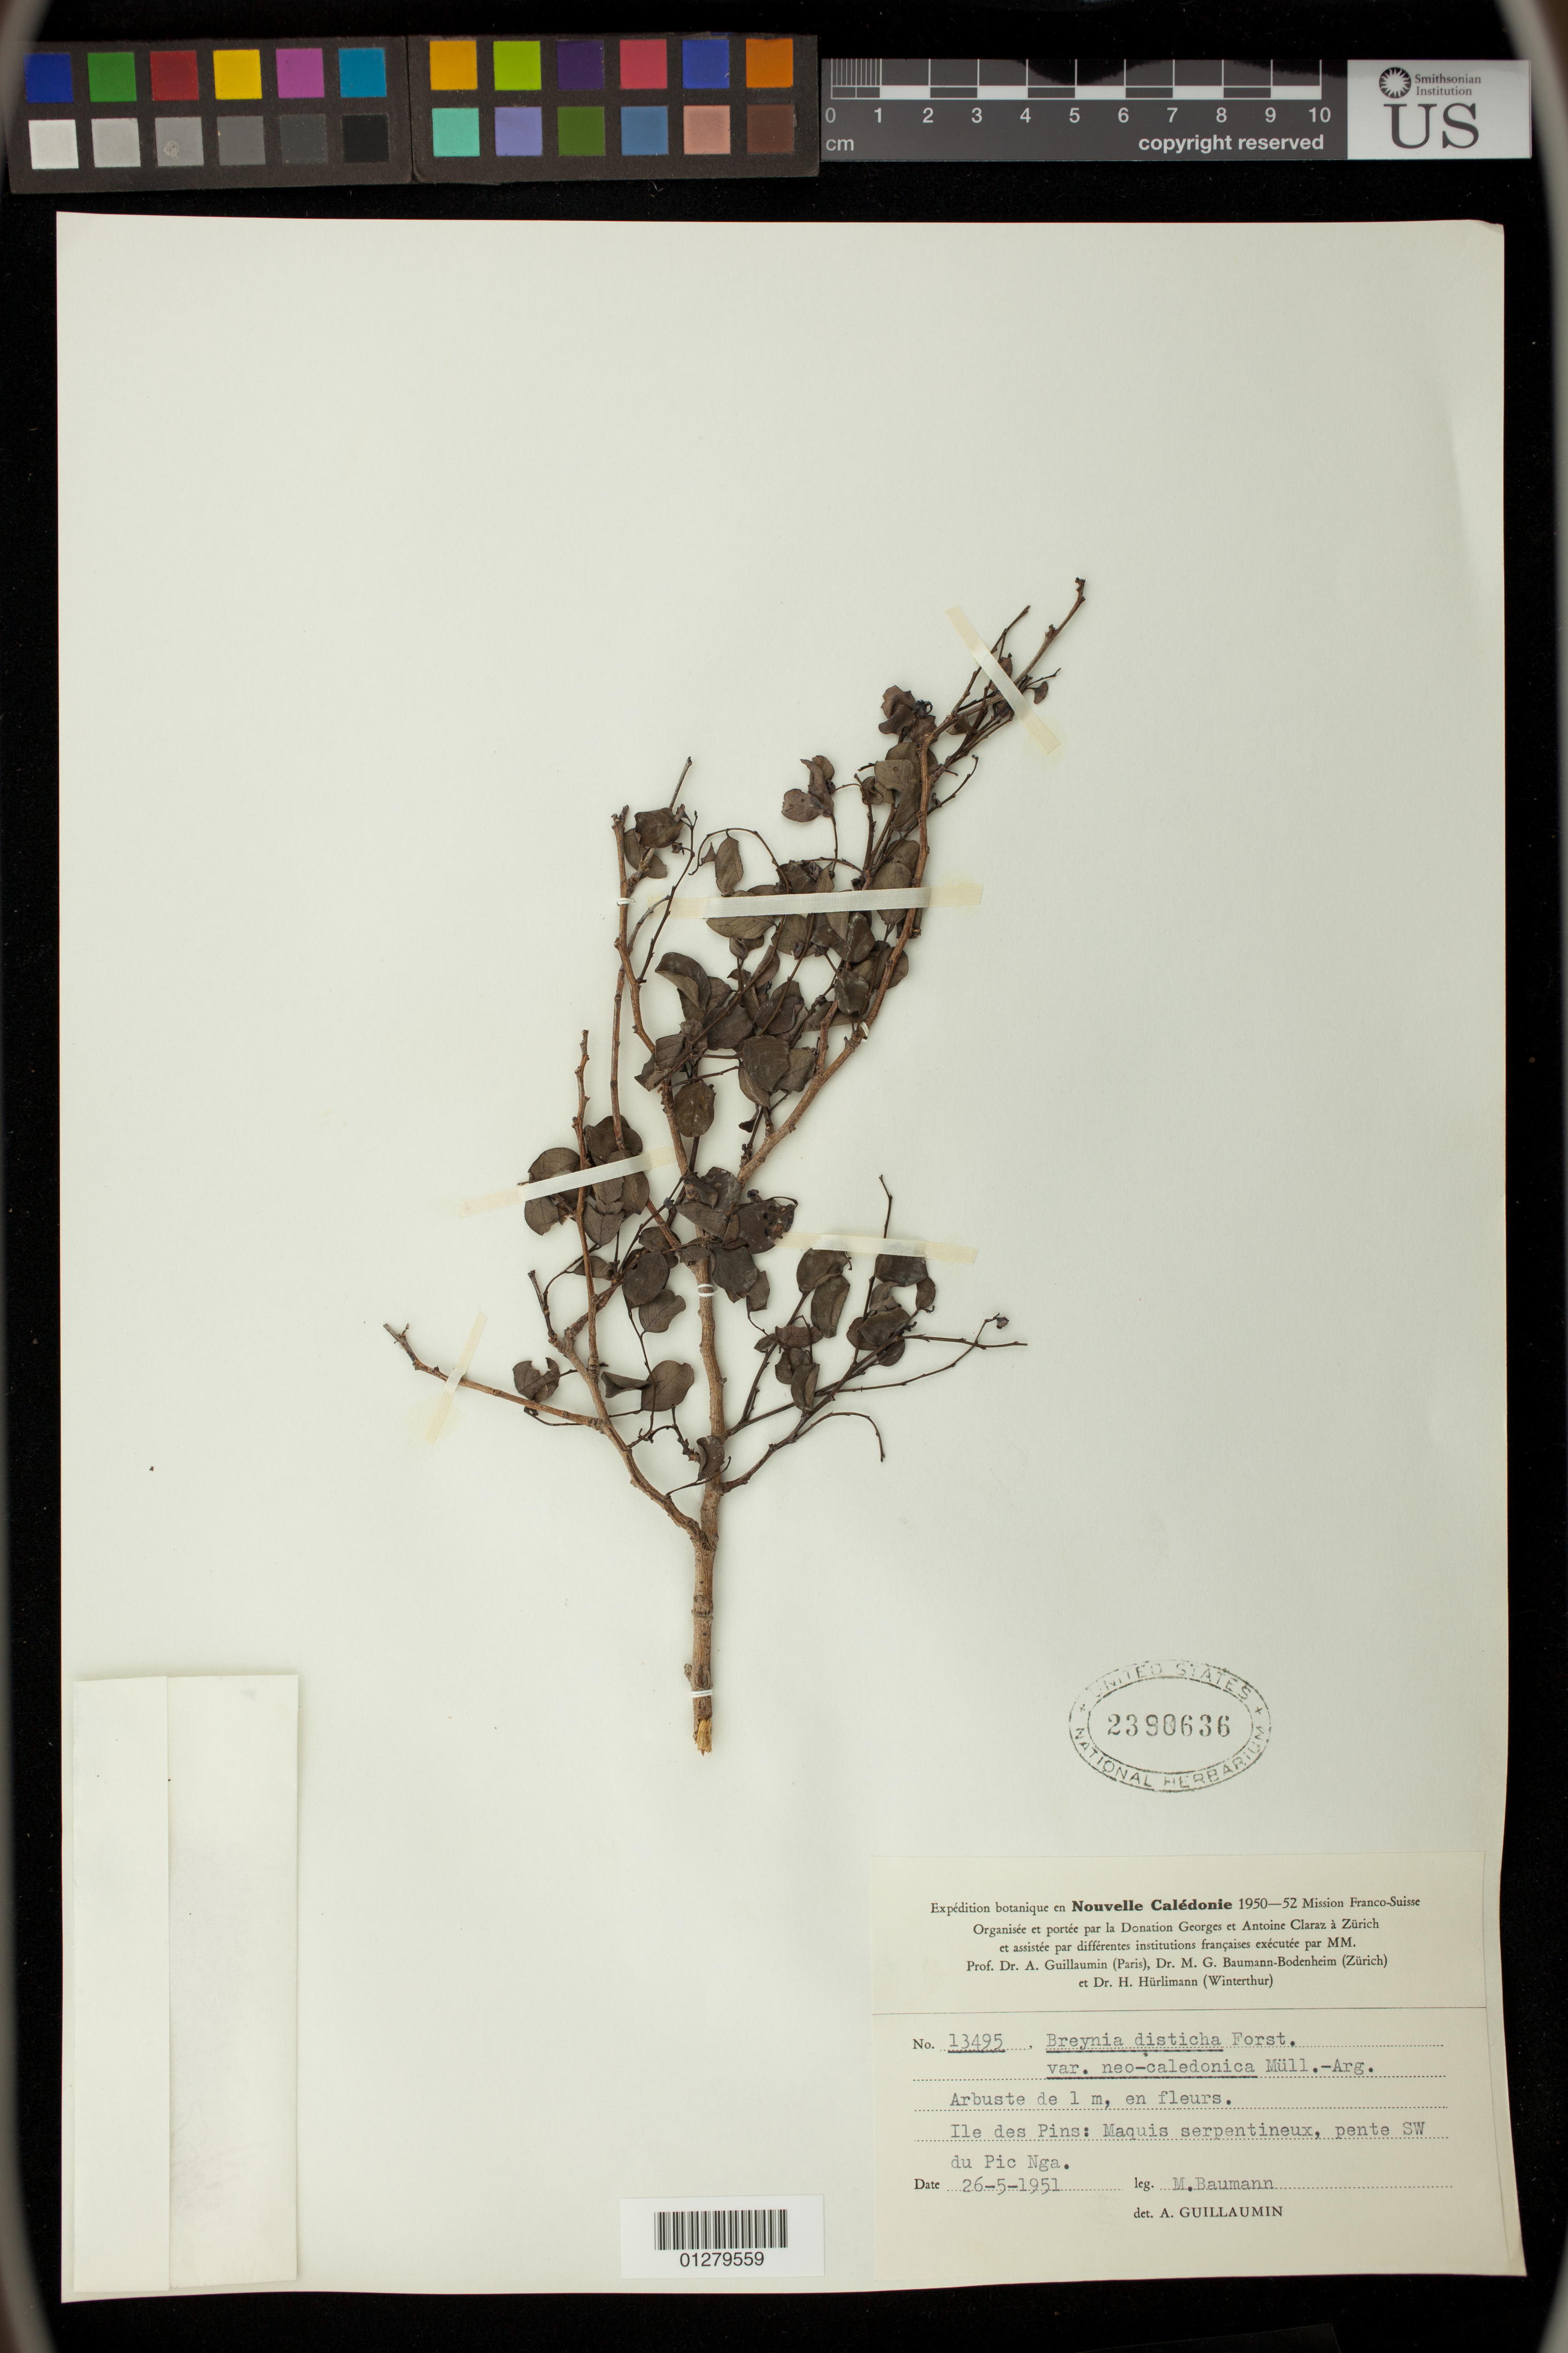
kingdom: Plantae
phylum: Tracheophyta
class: Magnoliopsida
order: Malpighiales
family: Phyllanthaceae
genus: Phyllanthus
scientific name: Phyllanthus nivosus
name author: W. Bull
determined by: Wagner, W. L., (BOT), Smithsonian Institution - National Museum of Natural History (UNITED STATES)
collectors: M. Baumann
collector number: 13495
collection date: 1951-05-26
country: New Caledonia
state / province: South Province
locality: Ile des Pins: Maquis serpentineux, pente SW du Pic Nga.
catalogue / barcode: US 2390636